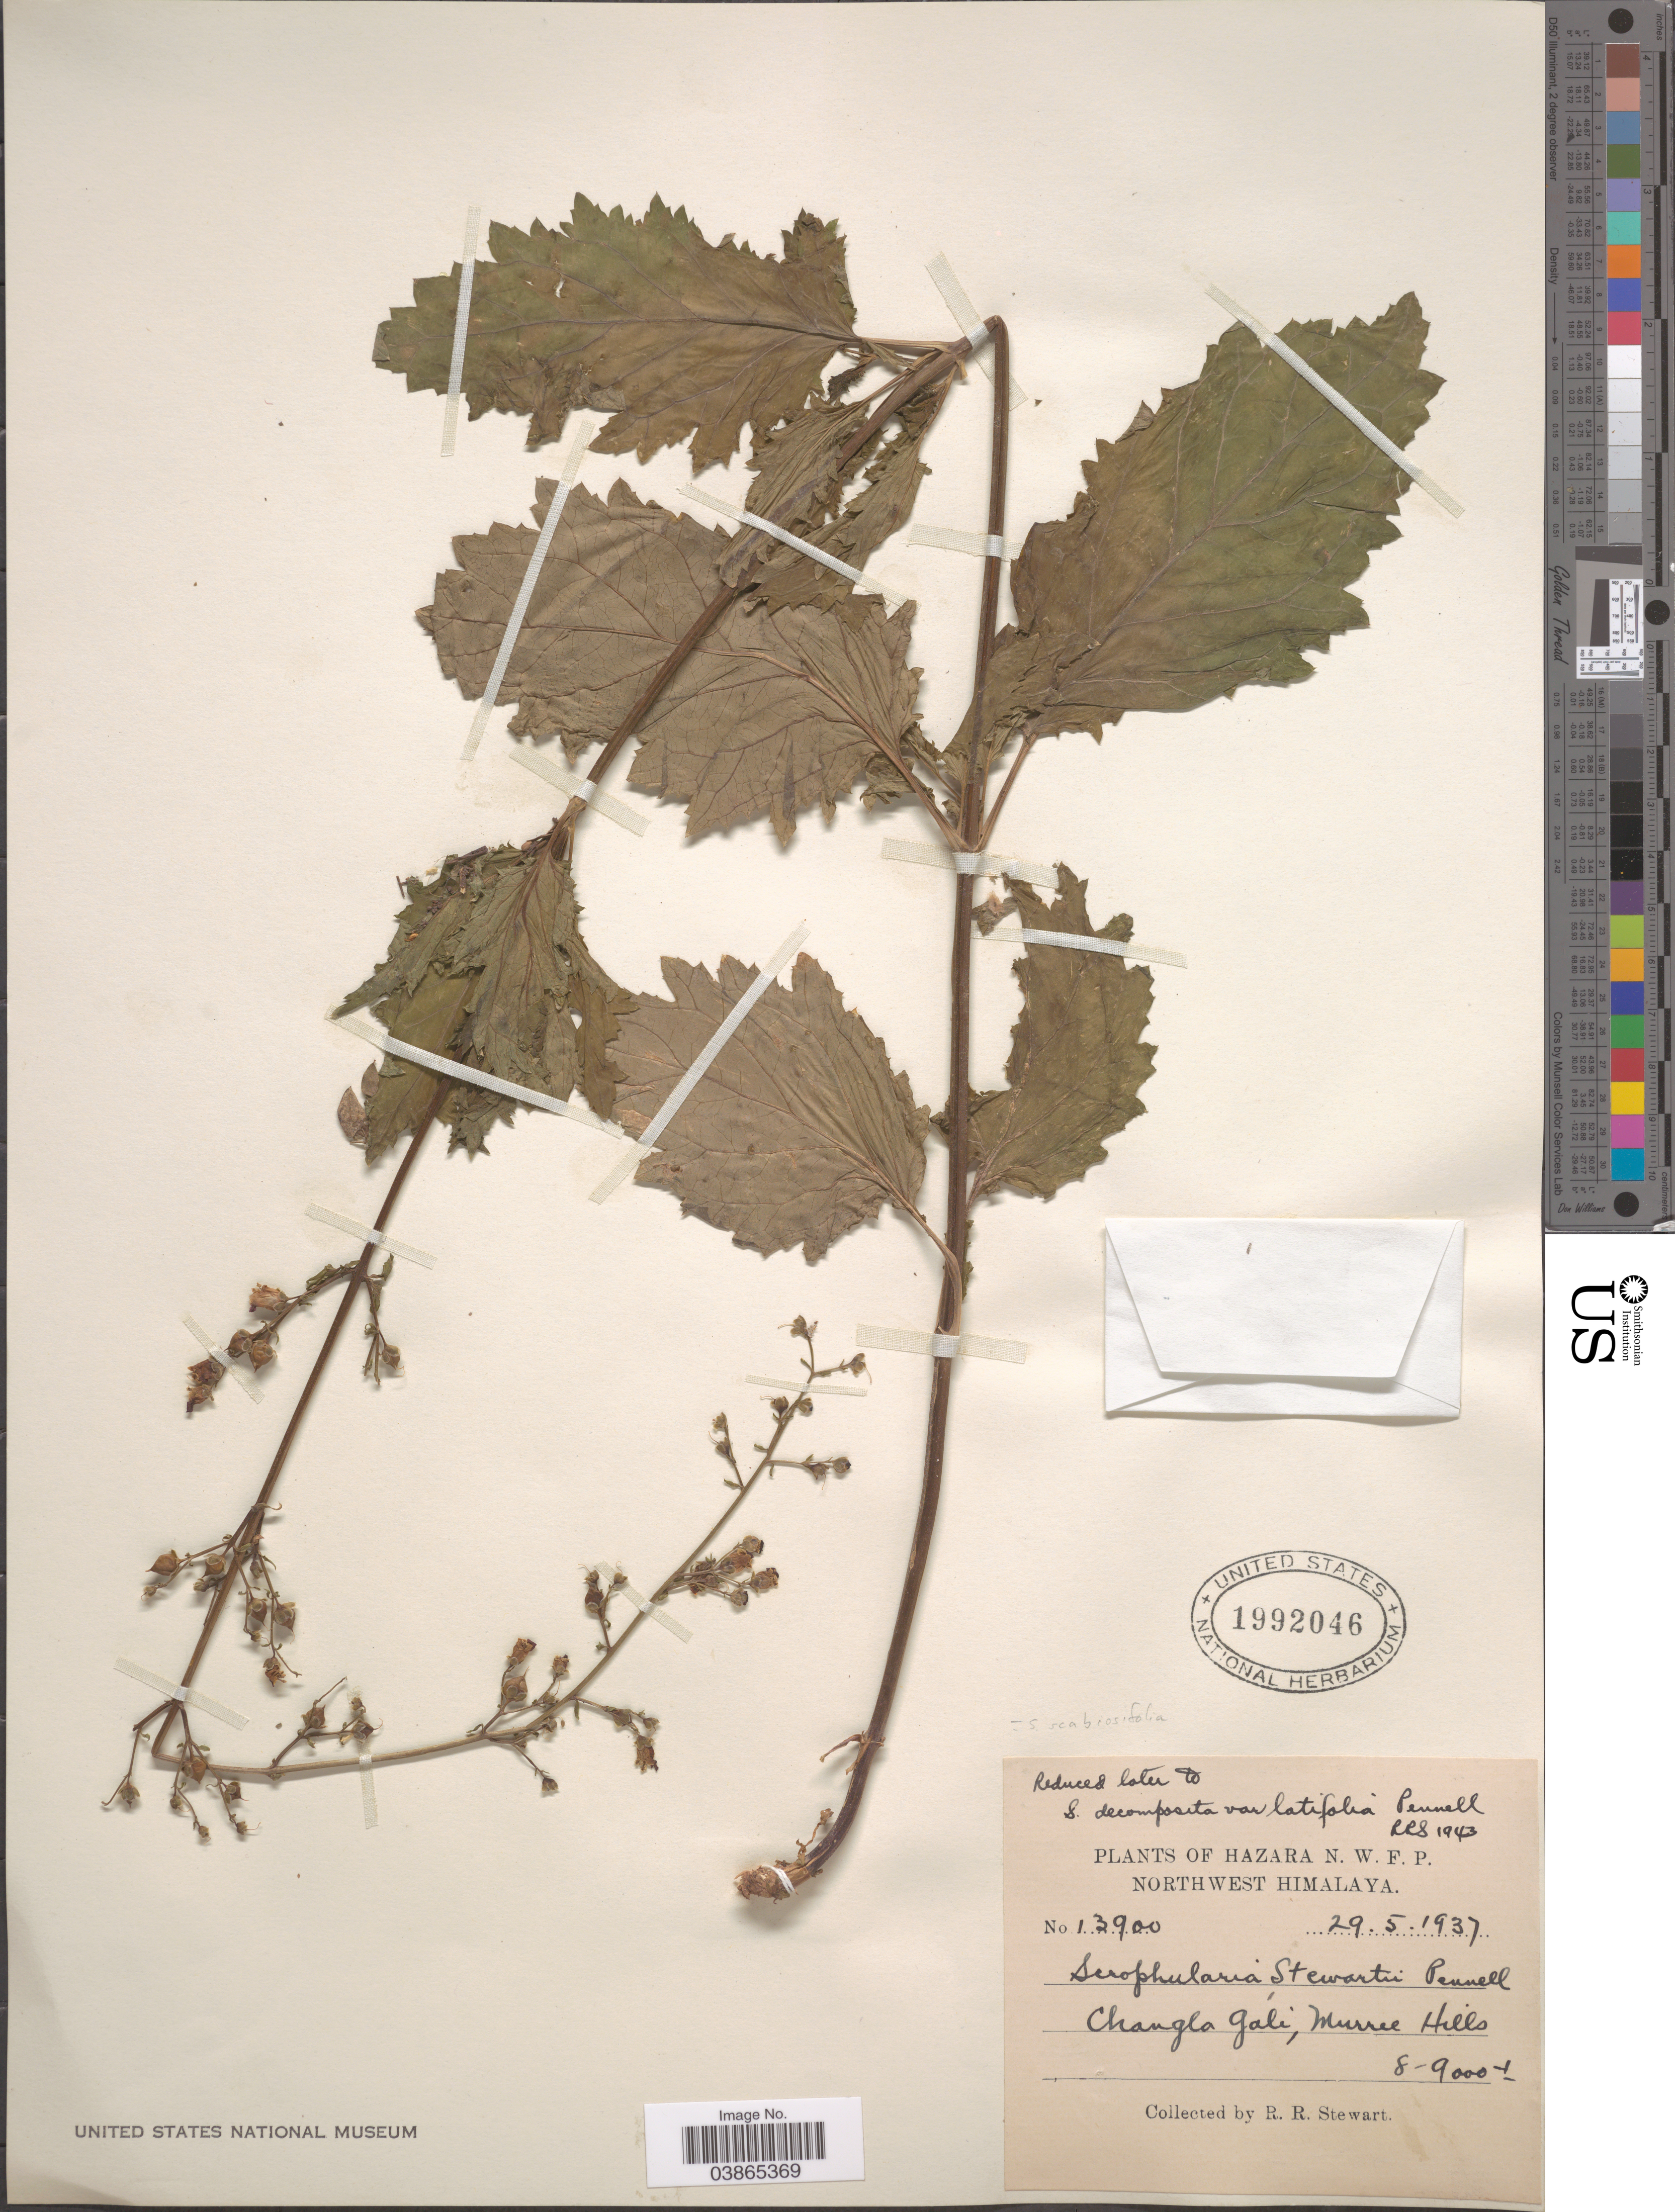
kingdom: Plantae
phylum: Tracheophyta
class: Magnoliopsida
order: Lamiales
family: Scrophulariaceae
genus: Scrophularia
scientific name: Scrophularia scabiosaefolia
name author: Benth.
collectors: R. Stewart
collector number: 13900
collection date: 1937-05-29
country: Pakistan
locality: Hazzara N. W. F. P. Northwest Himalaya. Changla Gali, Murree Hills.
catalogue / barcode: US 1992046